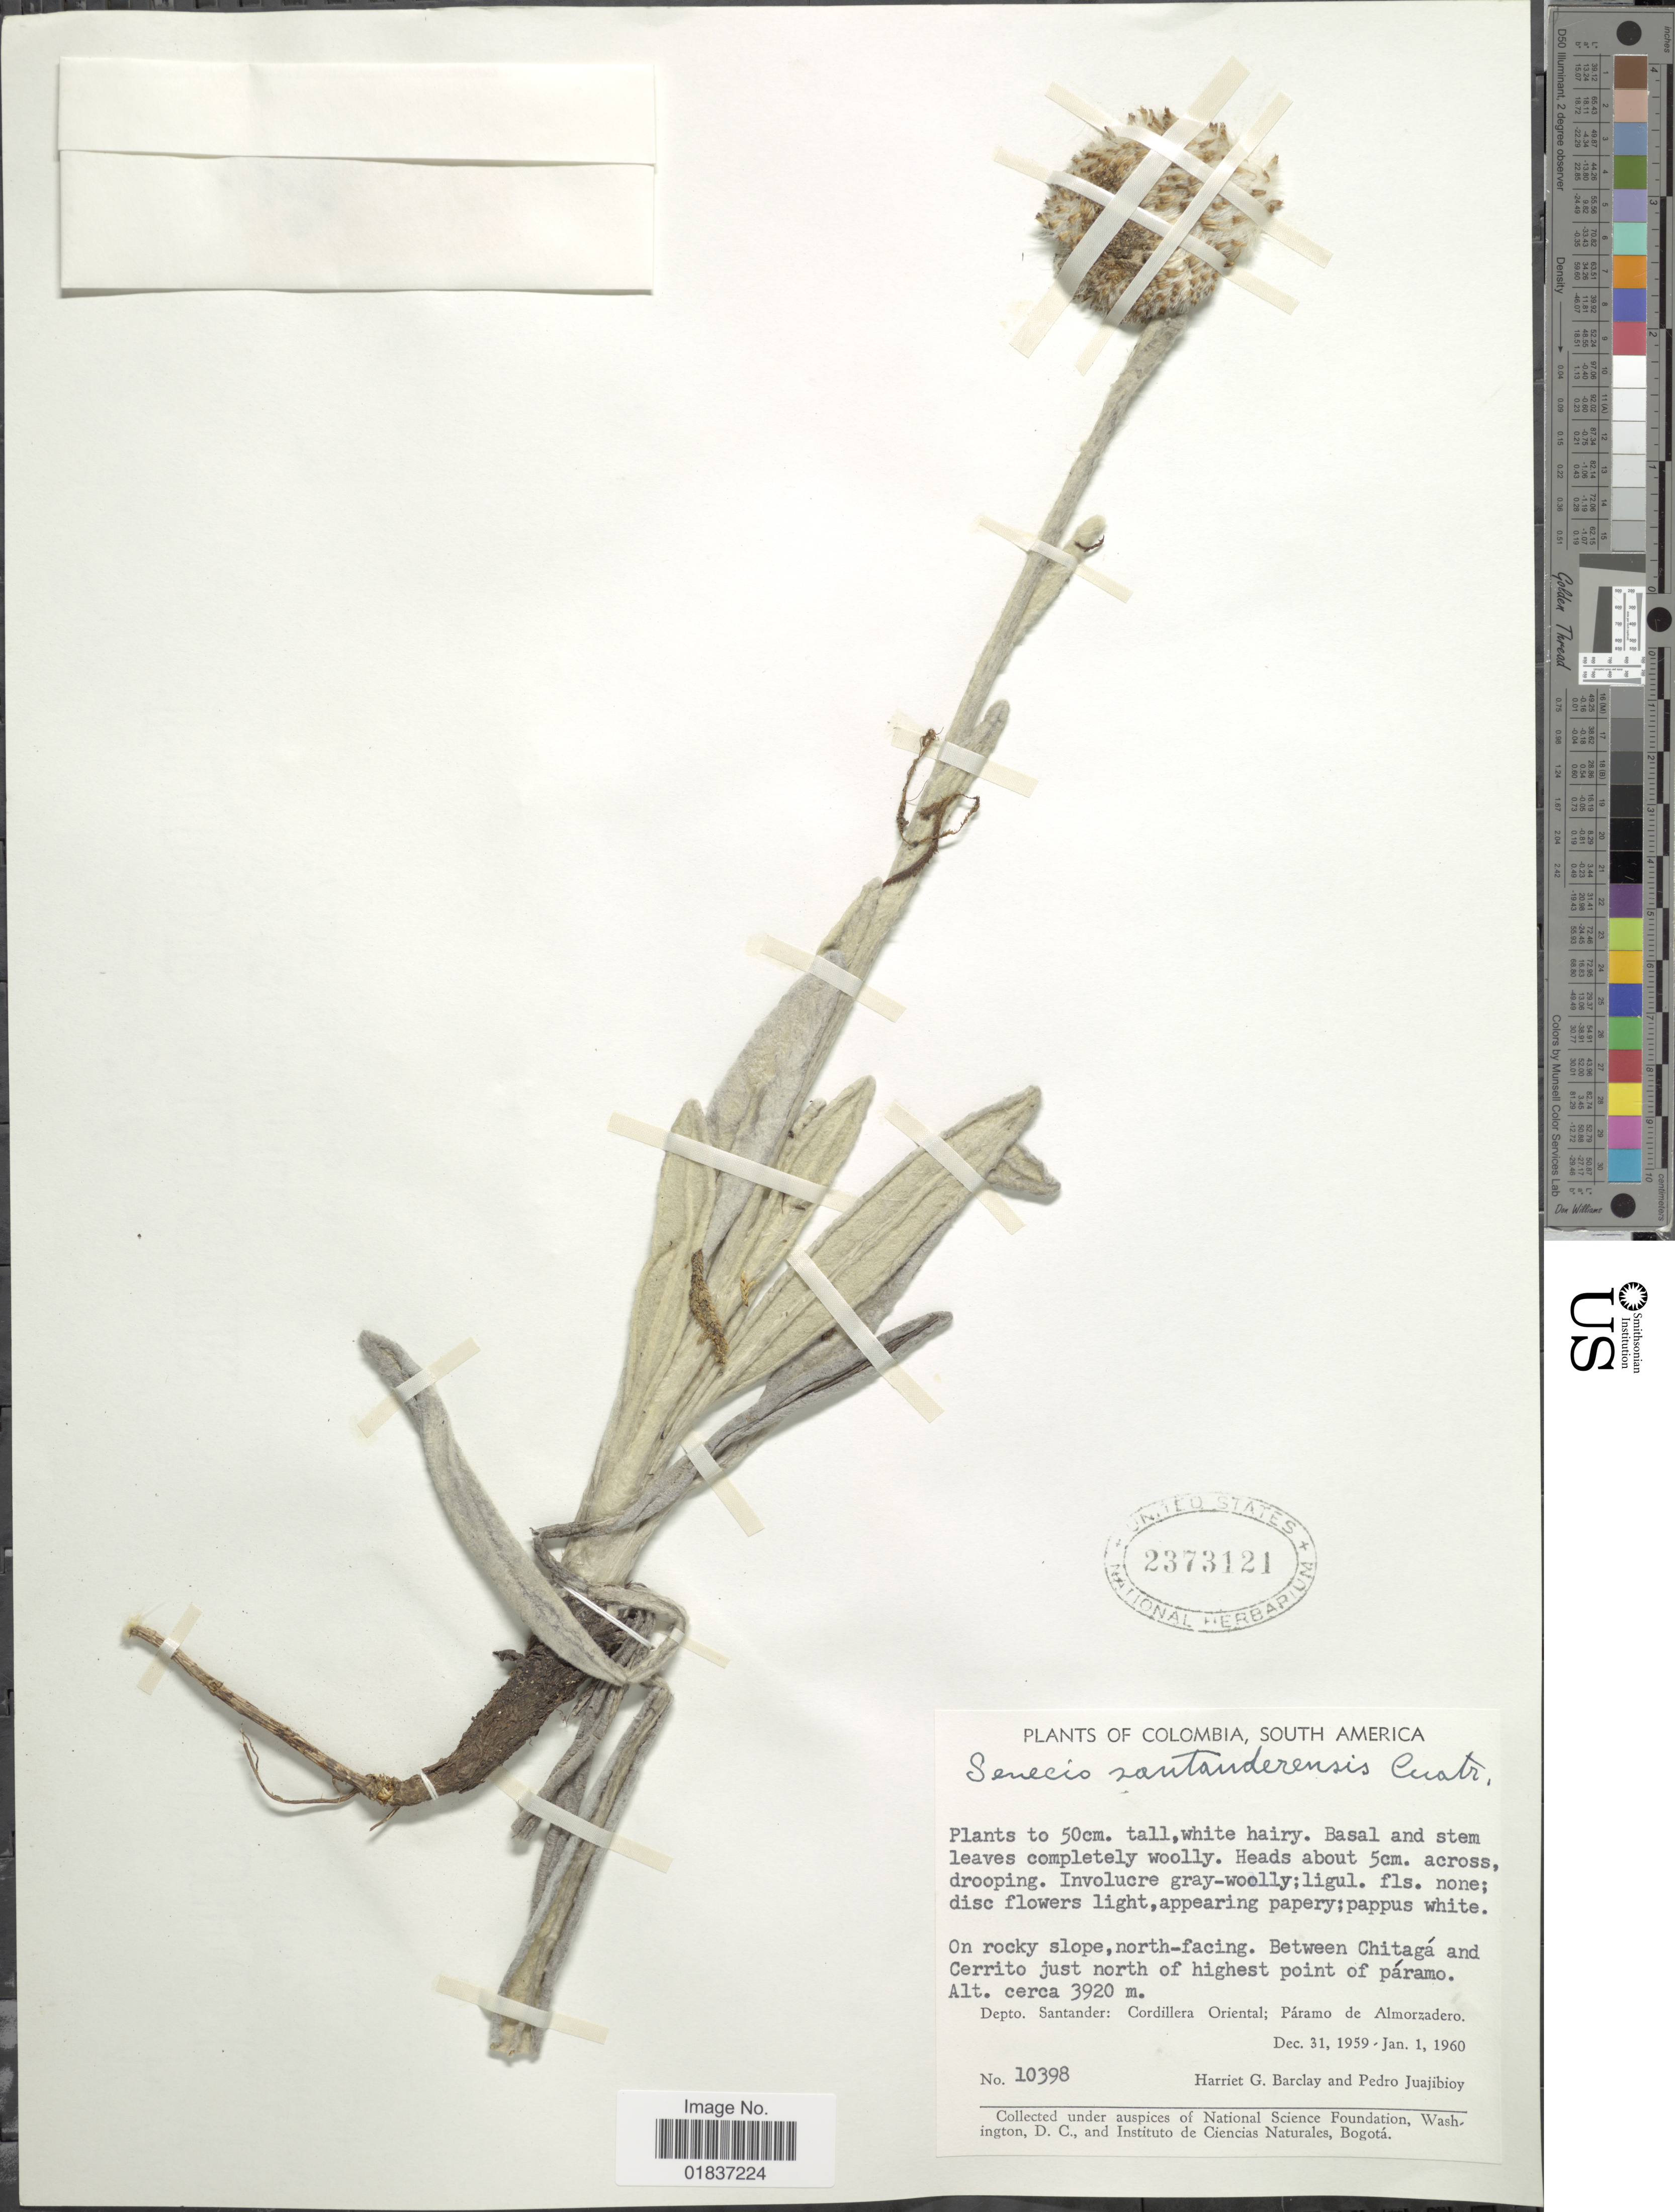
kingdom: Plantae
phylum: Tracheophyta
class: Magnoliopsida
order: Asterales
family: Asteraceae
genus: Senecio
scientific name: Senecio cocuyanus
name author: Cuatrec.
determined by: Salomon, Luciana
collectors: H. G. Barclay & P. Juajibioy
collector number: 10398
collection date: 1959-12-31/1960-01-01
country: Colombia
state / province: Santander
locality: Between Chitaga and Cerrito just north of highest point of paramo. Depto. Santander: Cordillera Oriental; Paramo de Almorzadero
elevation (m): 3920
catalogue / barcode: US 2373121